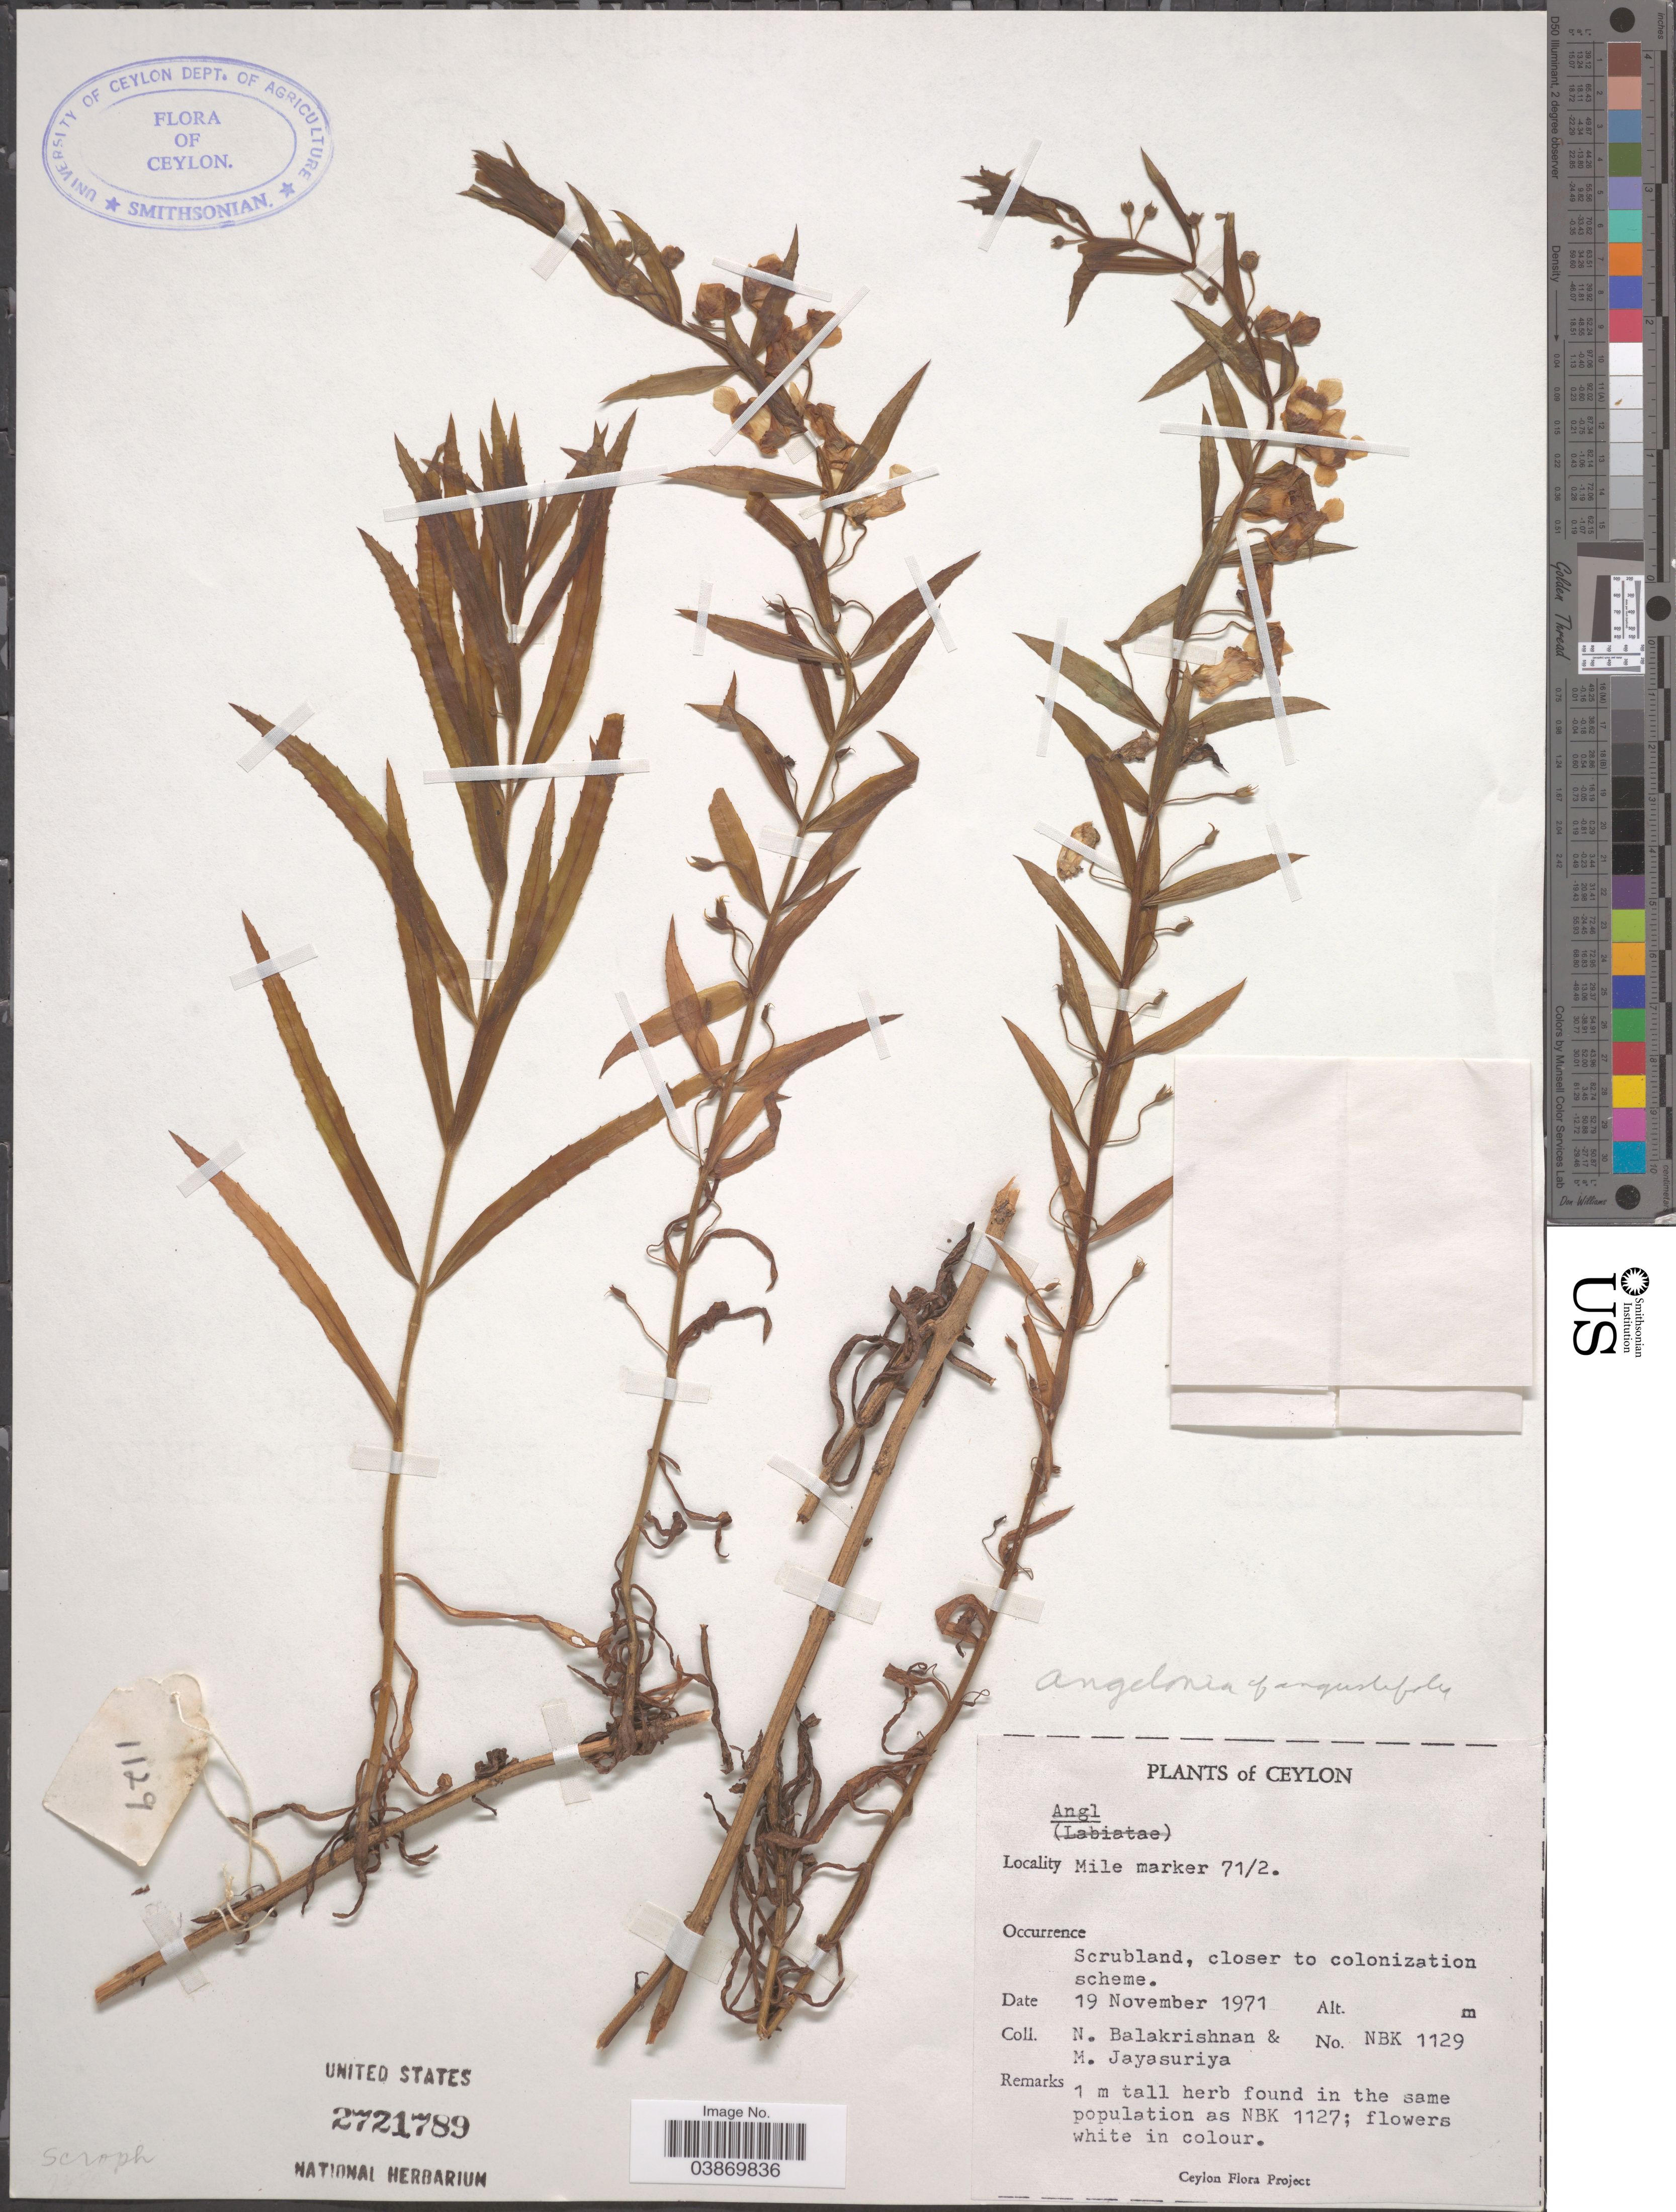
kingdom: Plantae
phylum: Tracheophyta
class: Magnoliopsida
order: Lamiales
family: Plantaginaceae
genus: Angelonia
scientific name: Angelonia angustifolia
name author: Benth.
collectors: N. Balakrishnan & M. Jayasuriya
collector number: NBK 1129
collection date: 1971-11-19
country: Sri Lanka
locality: Ceylon. Mile marker 71/2.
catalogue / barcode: US 2721789